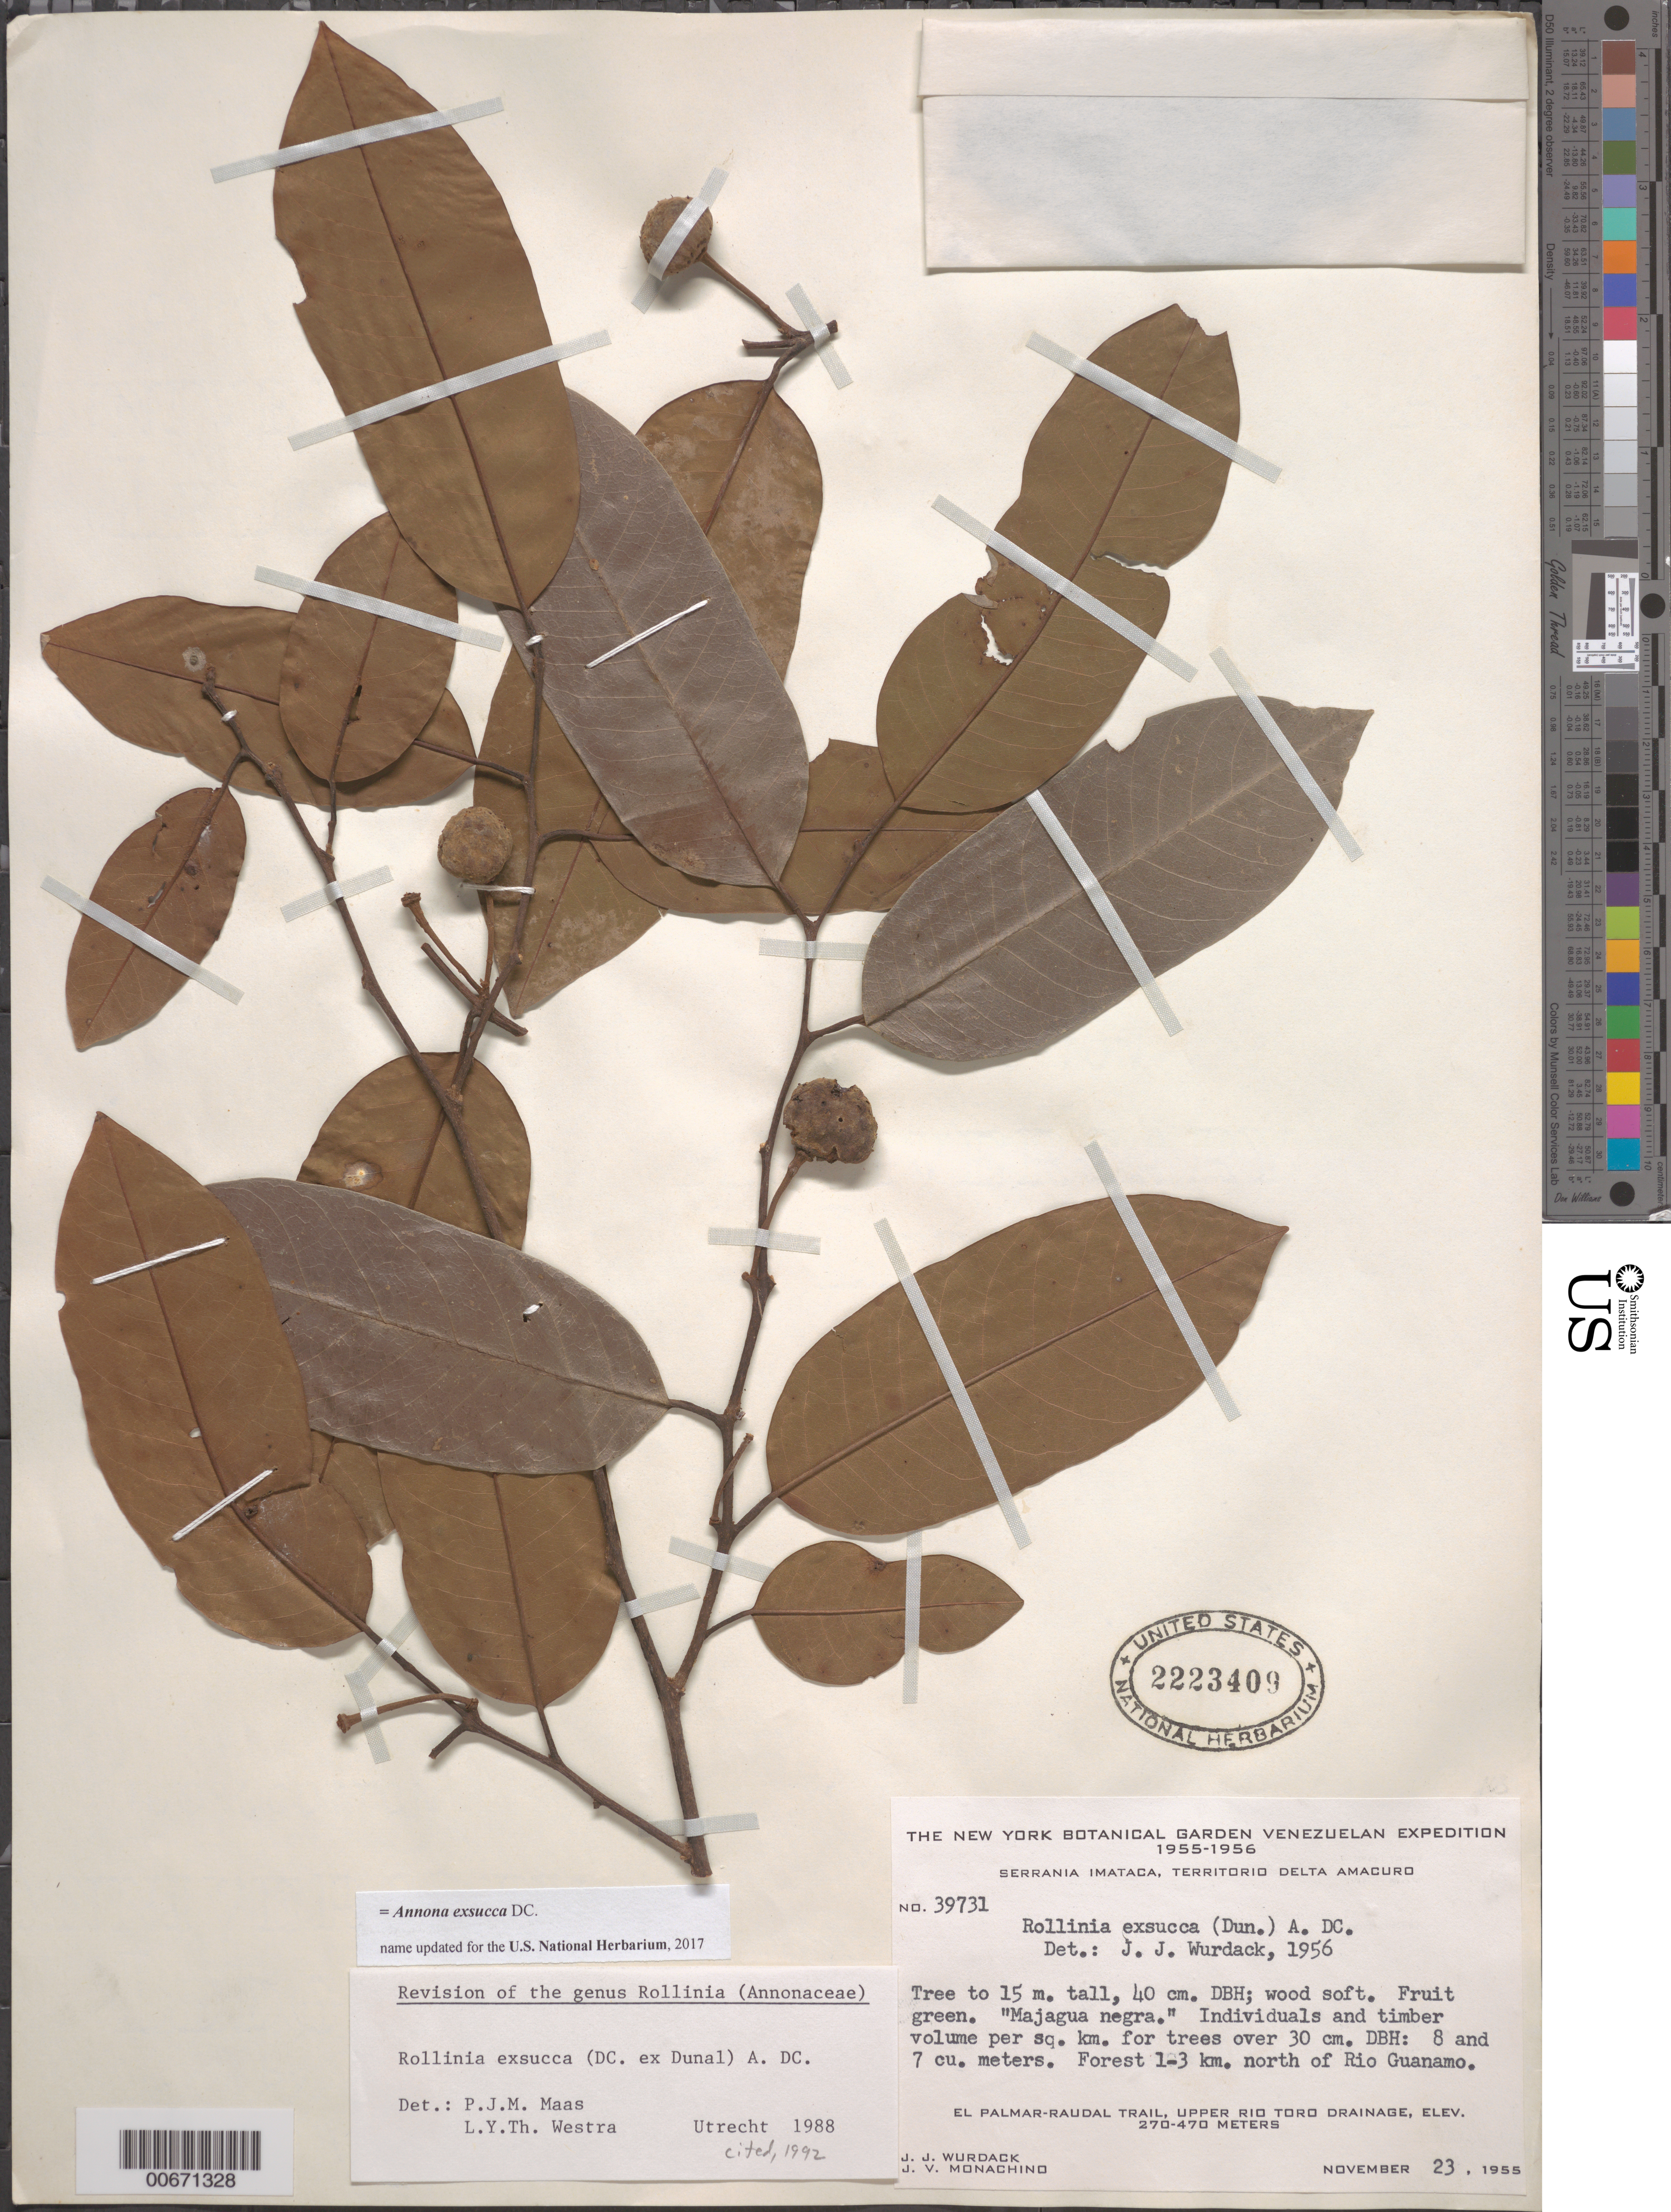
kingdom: Plantae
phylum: Tracheophyta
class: Magnoliopsida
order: Magnoliales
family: Annonaceae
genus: Annona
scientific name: Annona exsucca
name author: DC. ex Dunal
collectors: J. J. Wurdack & J. V. Monachino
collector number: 39731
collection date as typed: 23-Nov-55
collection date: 1955-11-23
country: Venezuela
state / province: Delta Amacuro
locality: Río Guanamo, 1-3 km N; El Palmar-Raudal trail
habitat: Forest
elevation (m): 270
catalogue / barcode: US 2223409